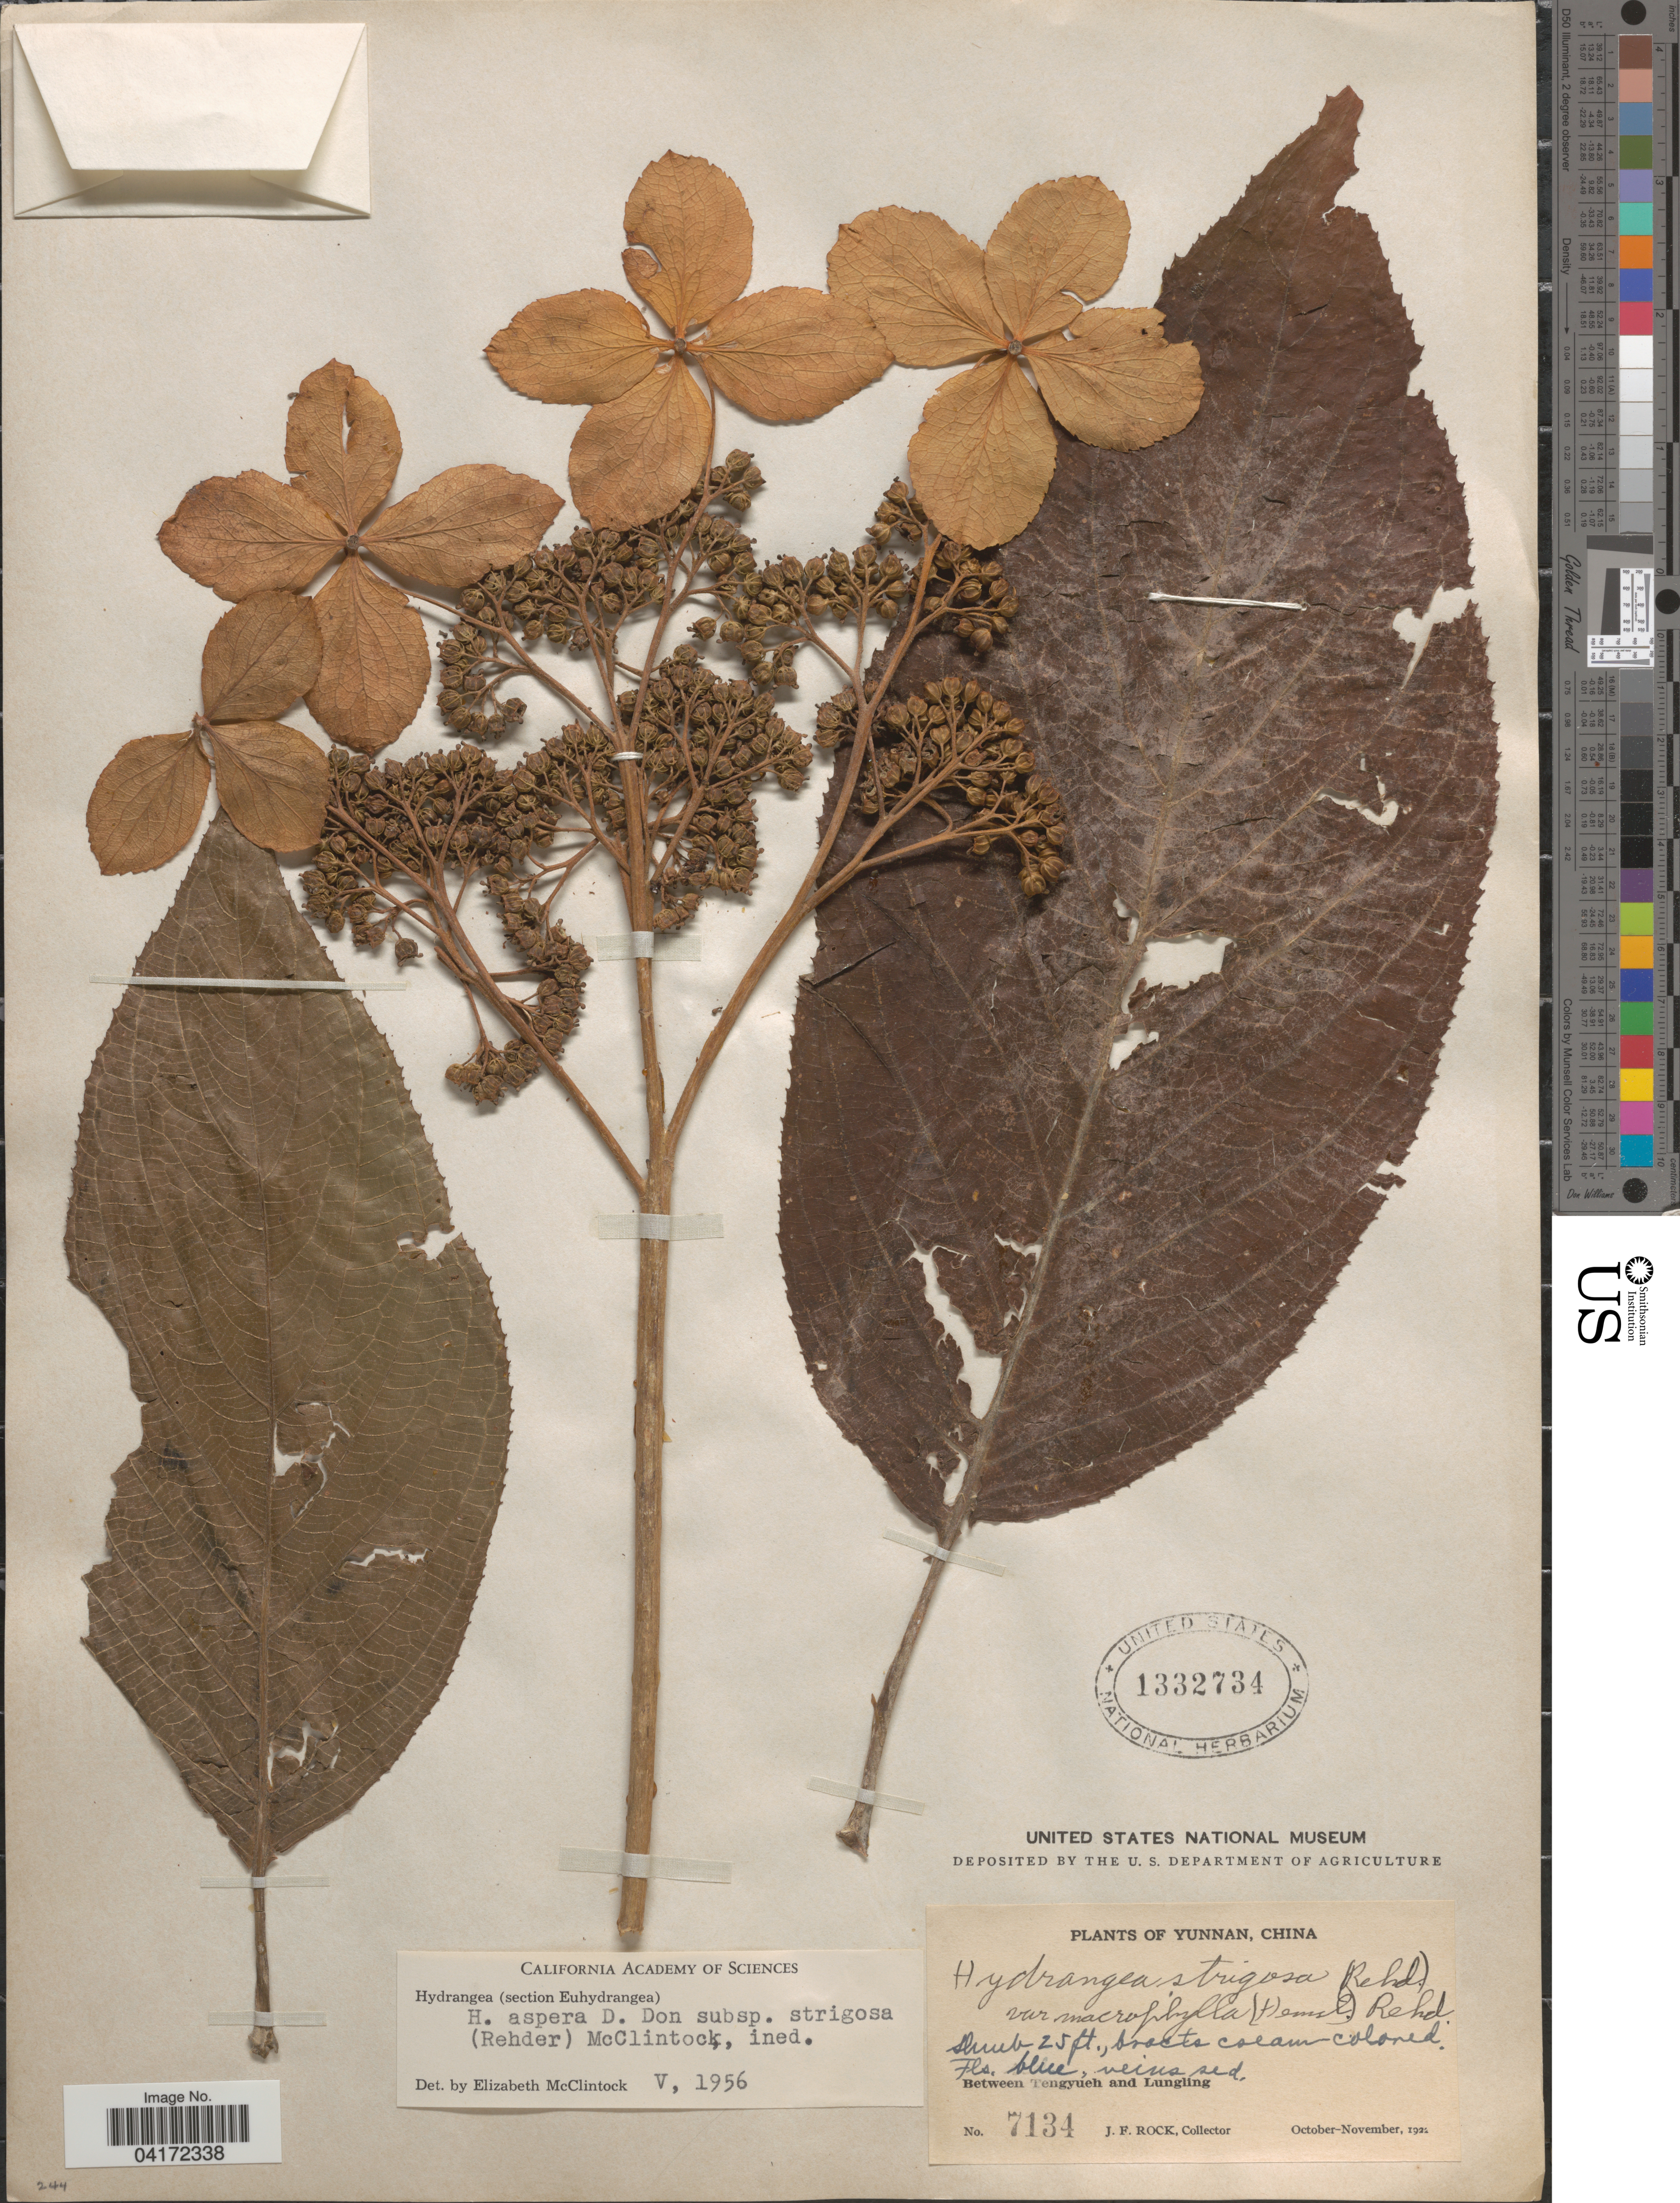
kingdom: Plantae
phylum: Tracheophyta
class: Magnoliopsida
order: Cornales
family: Hydrangeaceae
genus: Hydrangea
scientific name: Hydrangea aspera subsp. strigosa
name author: (Rehder) E. M. McClint.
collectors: J. Rock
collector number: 7134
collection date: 1922-10/1922-11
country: China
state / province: Yunnan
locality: Between Tengyueh and Lungling.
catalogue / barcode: US 1332734